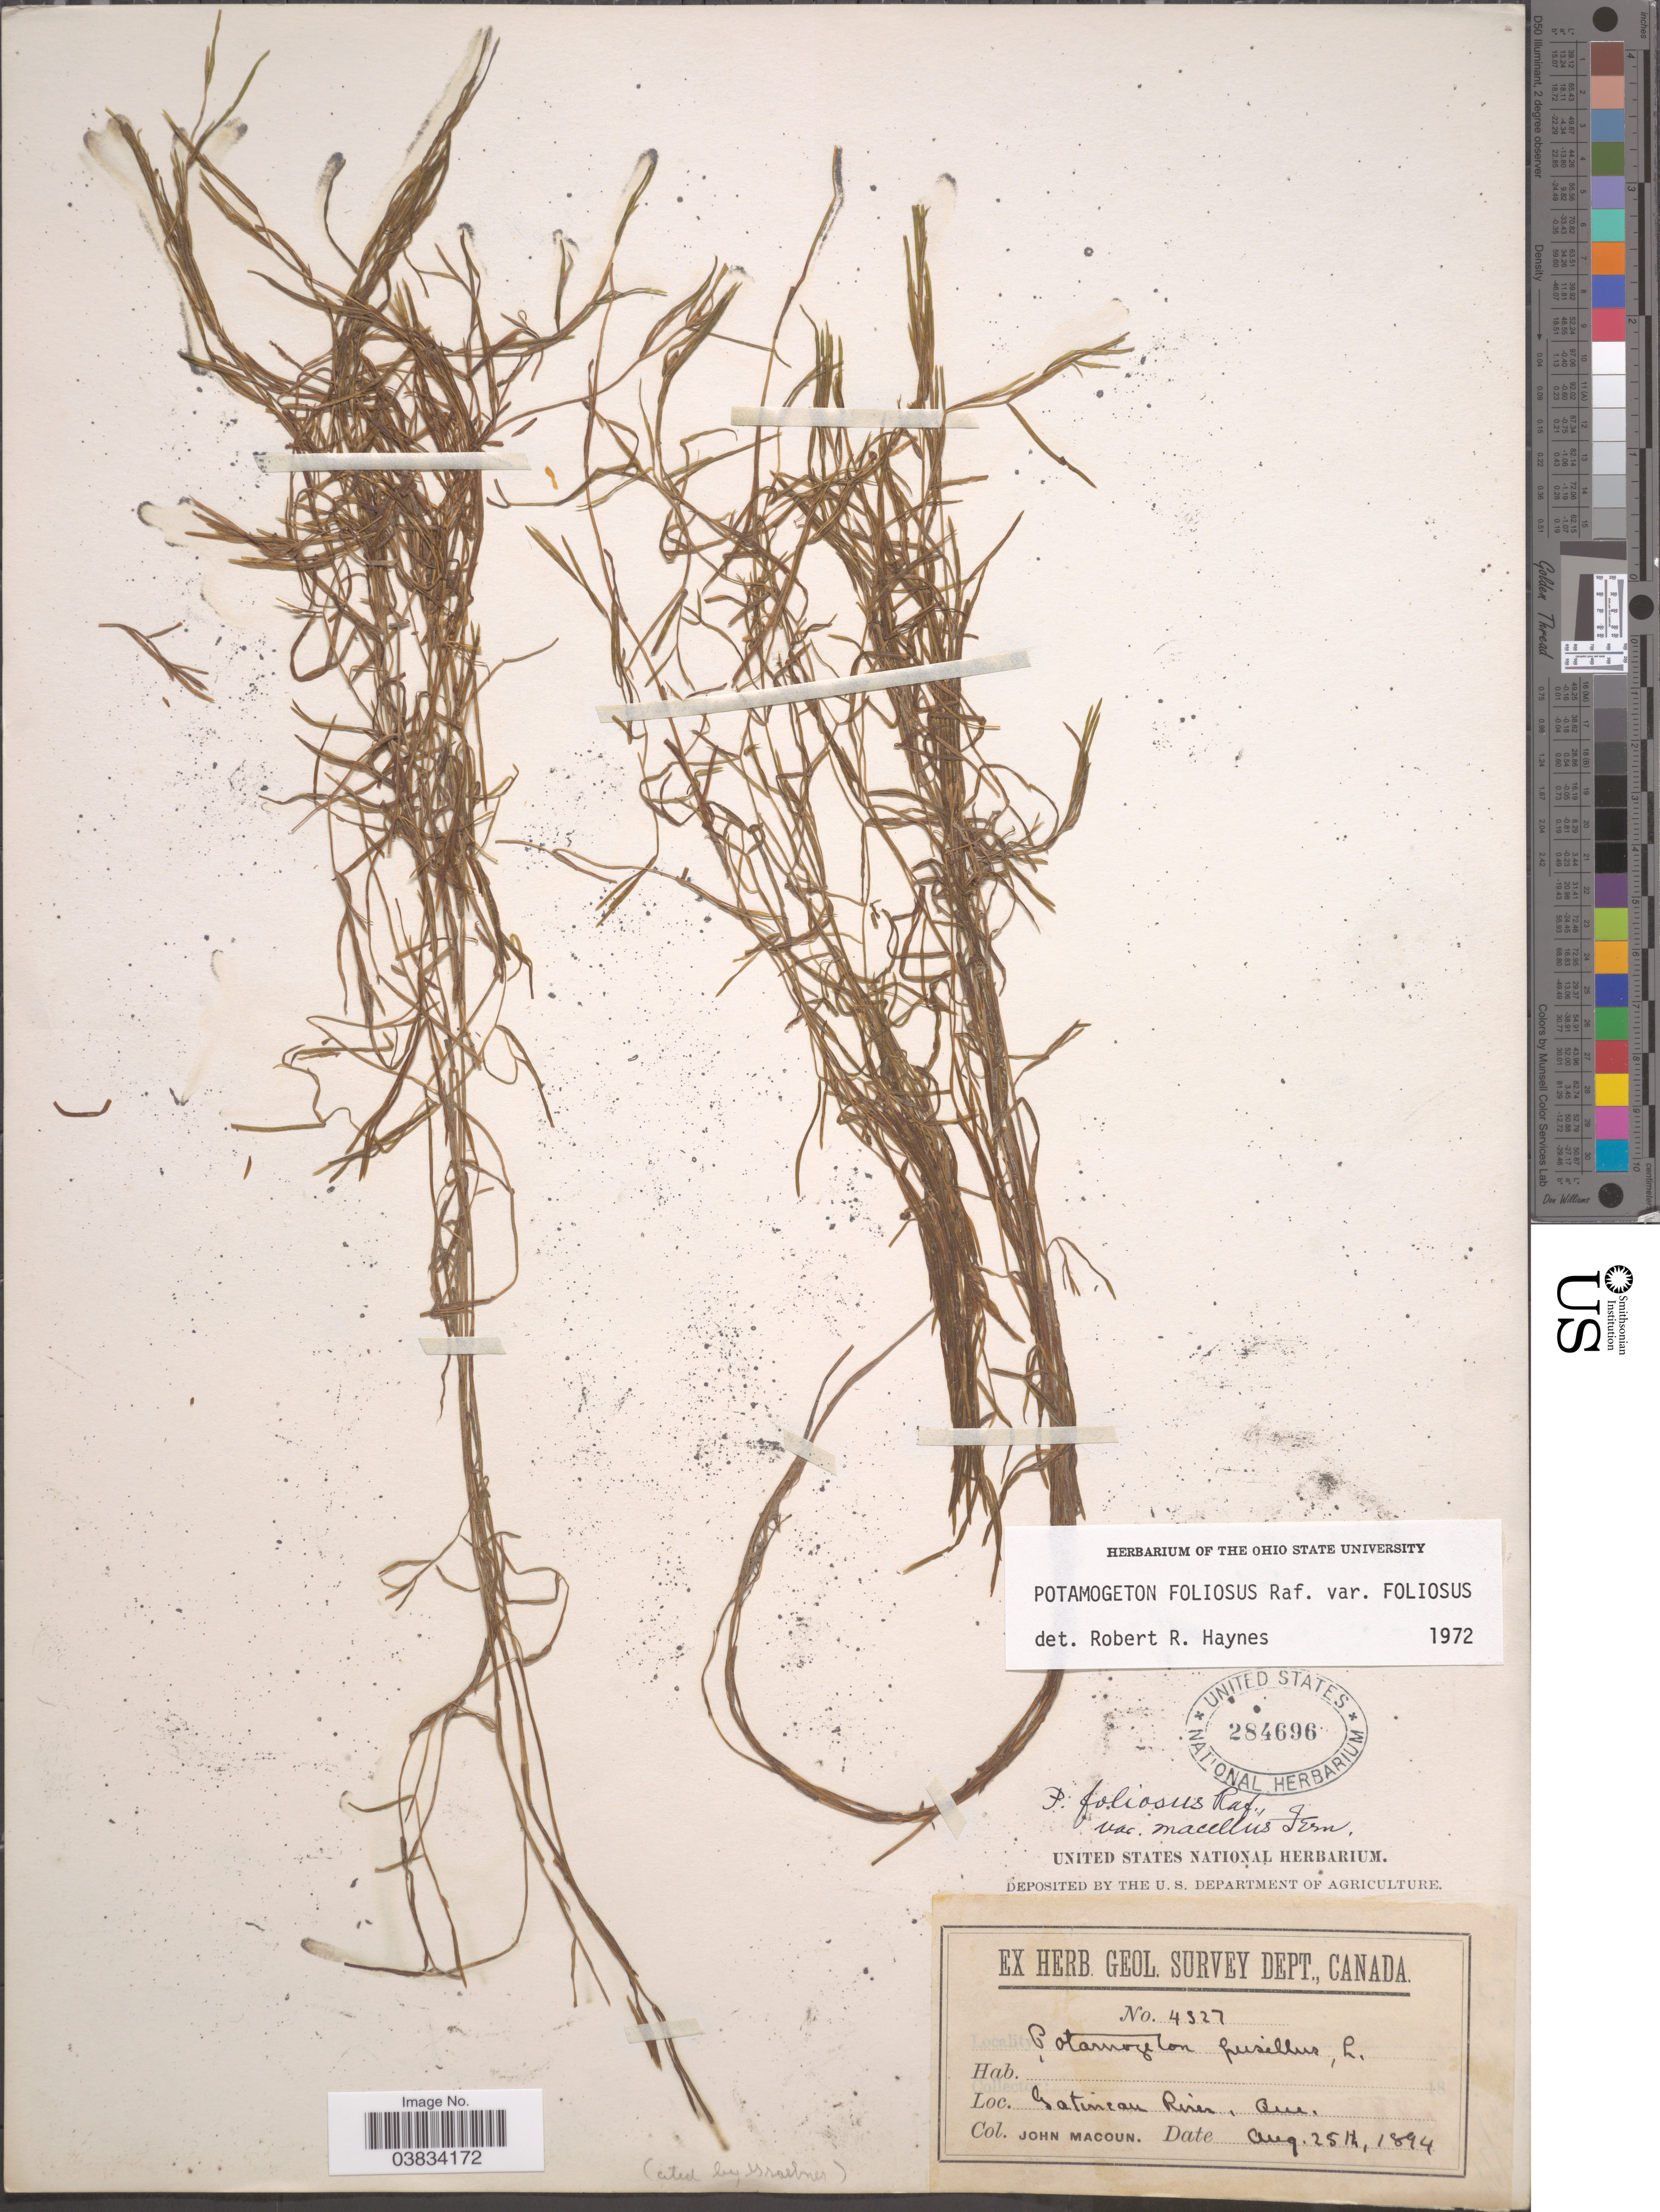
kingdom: Plantae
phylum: Tracheophyta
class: Liliopsida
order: Alismatales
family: Potamogetonaceae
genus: Potamogeton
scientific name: Potamogeton foliosus var. foliosus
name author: Raf.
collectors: J. Macoun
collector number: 4327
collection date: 1894-08-25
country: Canada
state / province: Quebec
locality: Gatineau River.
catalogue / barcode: US 284696